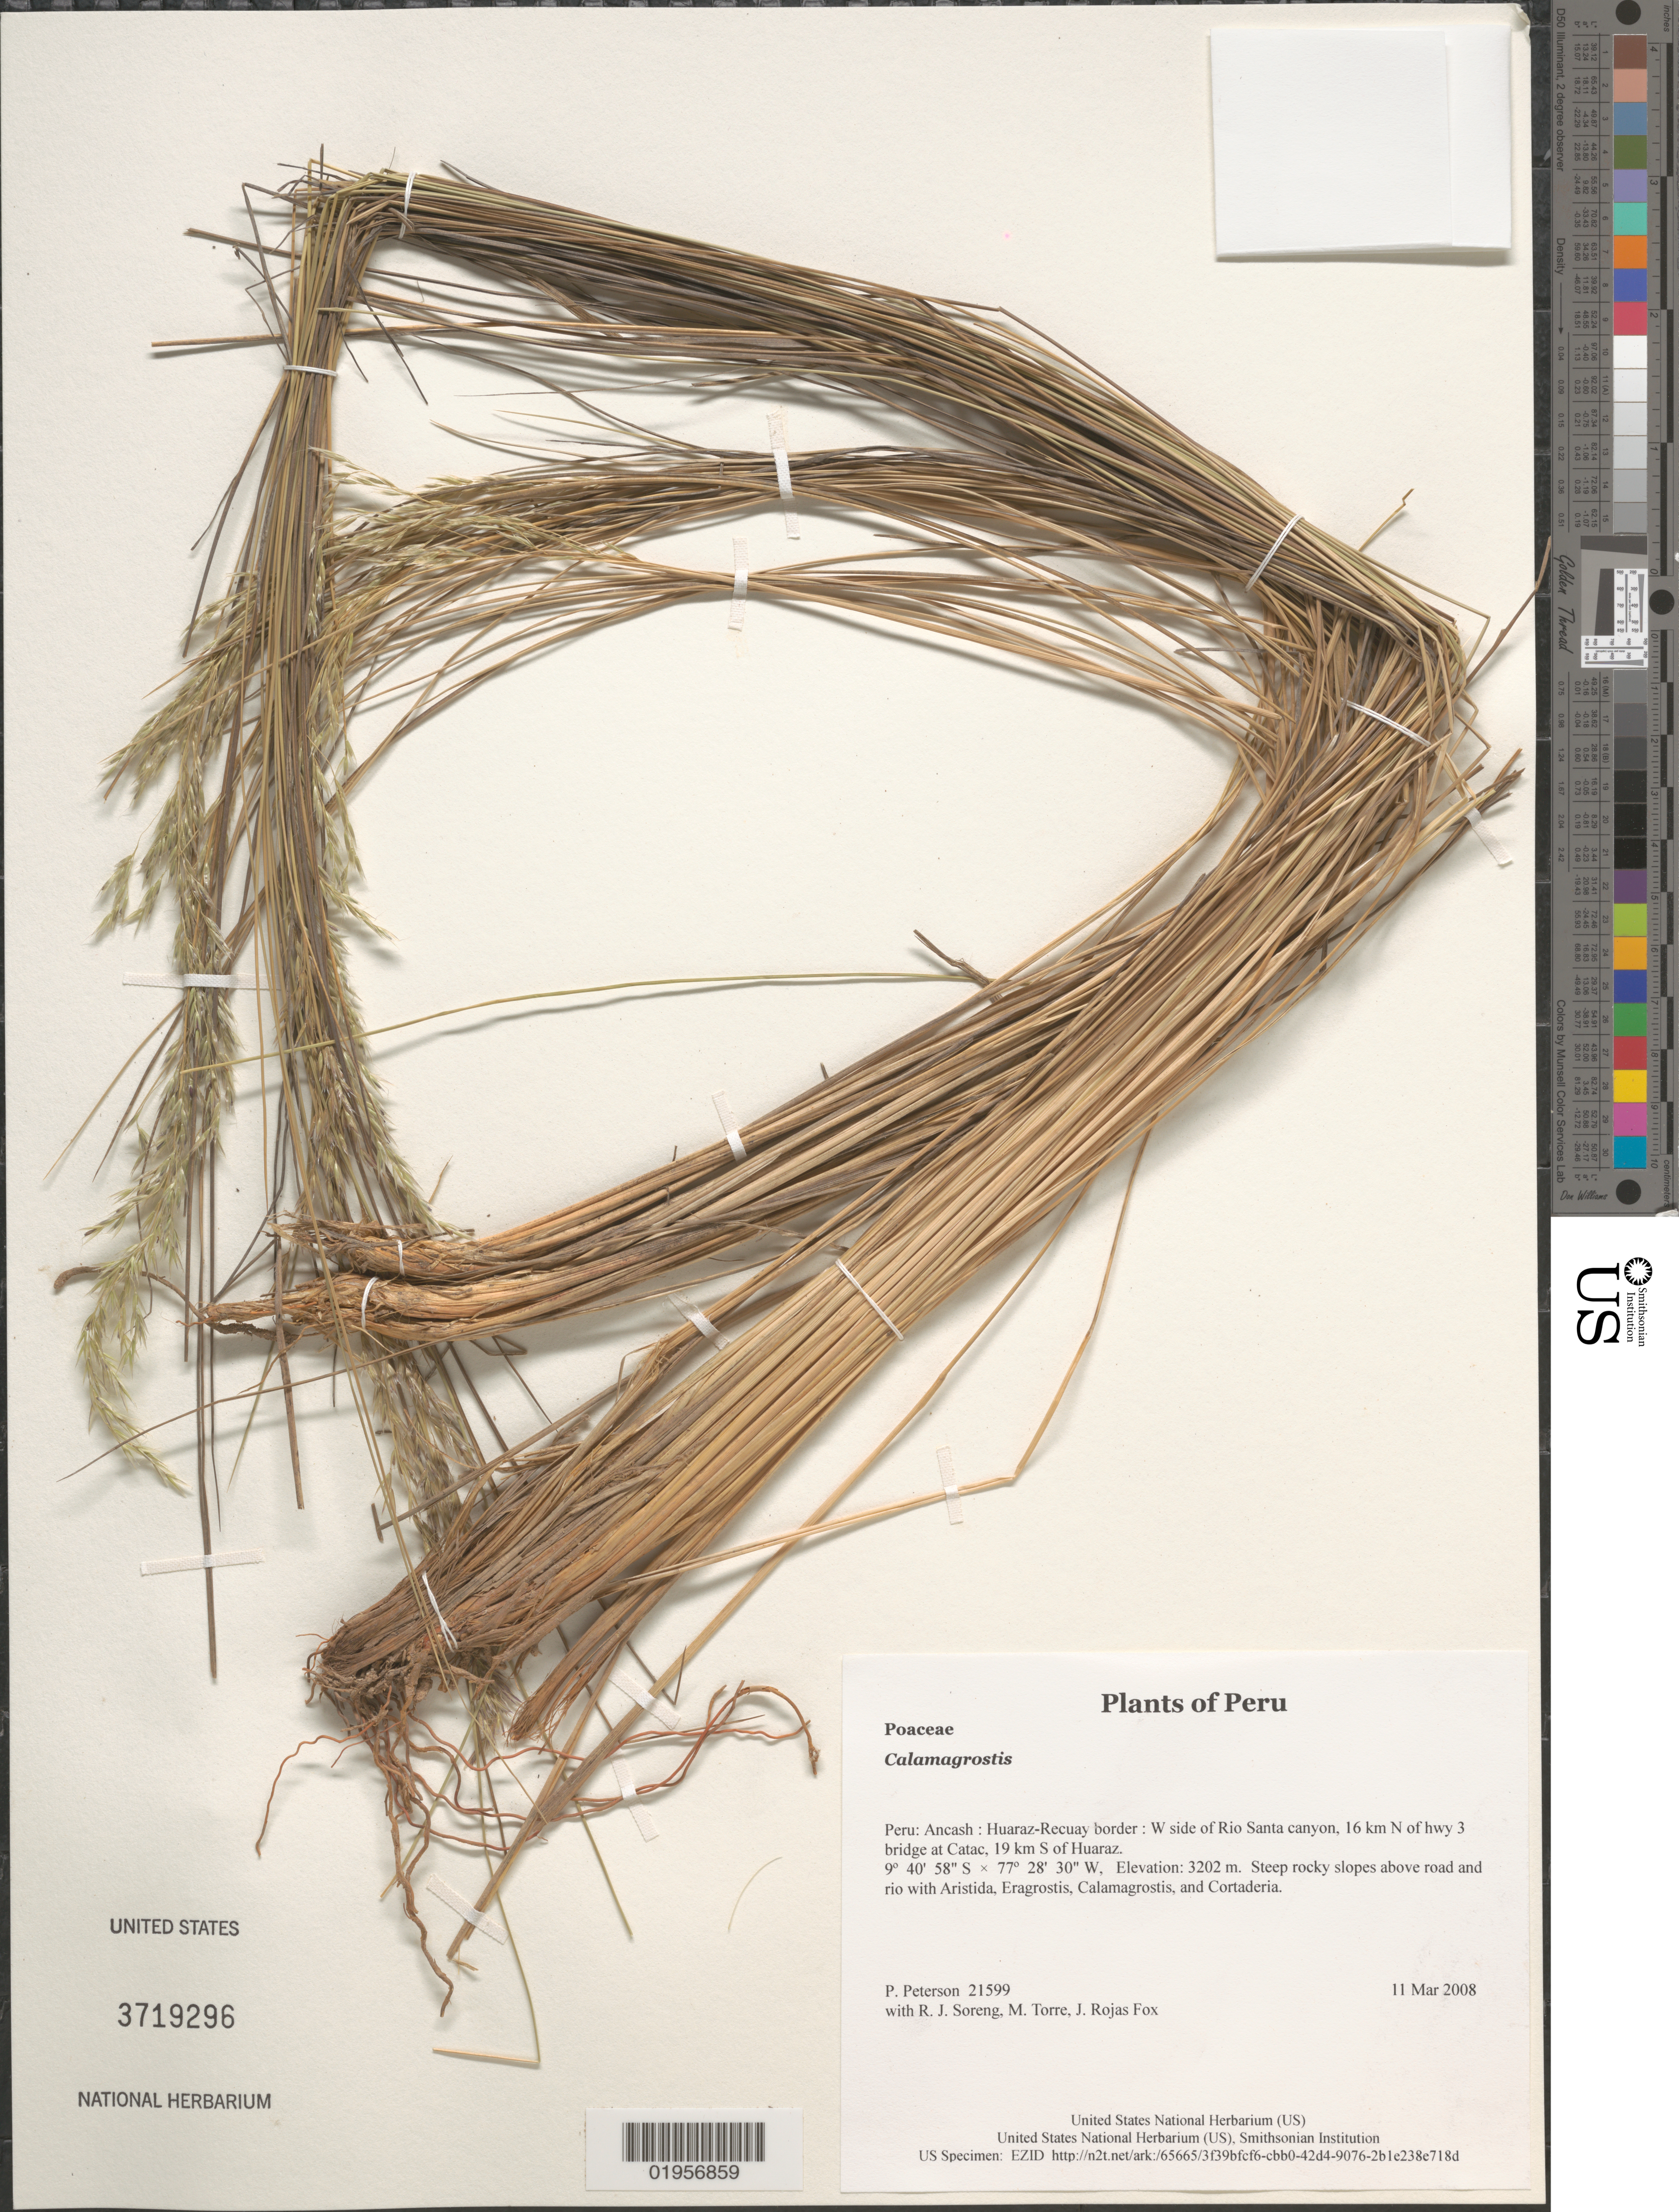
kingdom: Plantae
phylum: Tracheophyta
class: Liliopsida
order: Poales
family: Poaceae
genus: Calamagrostis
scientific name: Calamagrostis sp.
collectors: P. M. Peterson, R. J. Soreng, M. Torre & J. Rojas Fox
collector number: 21599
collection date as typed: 11 Mar 2008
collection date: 2008-03-11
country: Peru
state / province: Ancash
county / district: Huaraz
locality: W side of Rio Santa canyon, 16 km N of hwy 3 bridge at Catac, 19 km S of Huaraz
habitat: Steep rocky slopes above road and rio with Aristida, Eragrostis, Calamagrostis, and Cortaderia.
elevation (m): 3202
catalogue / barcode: US 3719296